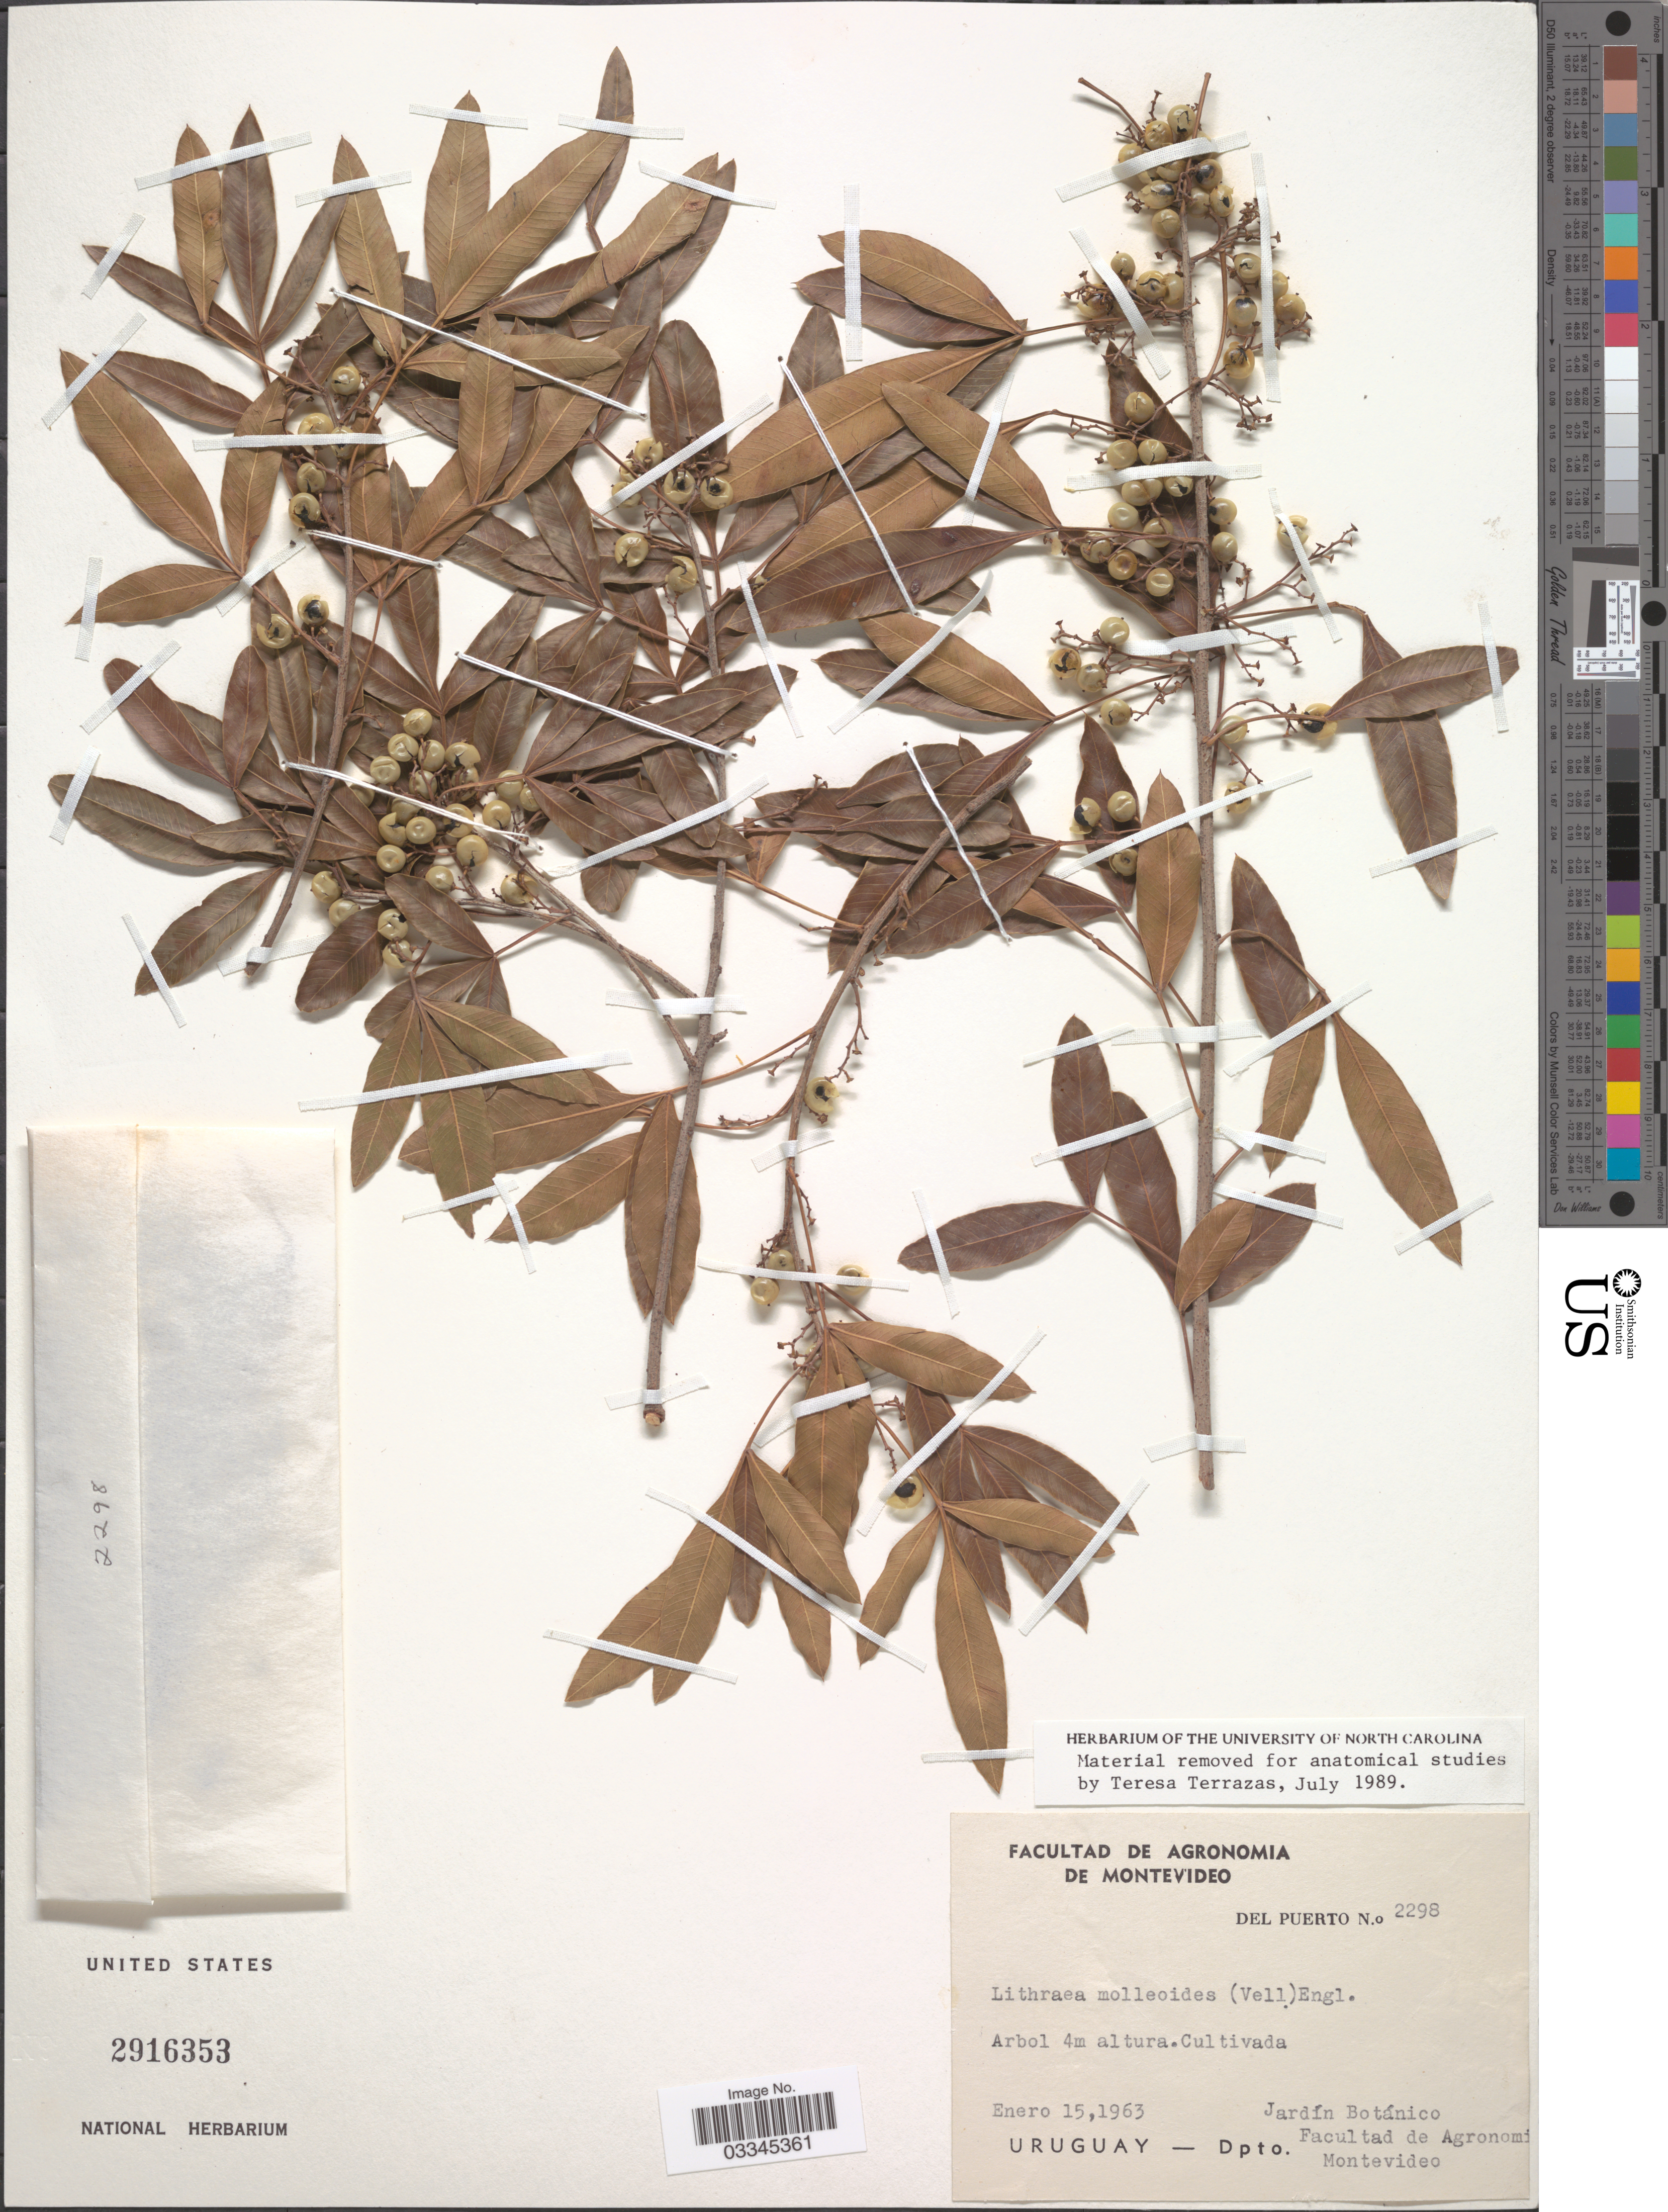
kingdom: Plantae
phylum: Tracheophyta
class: Magnoliopsida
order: Sapindales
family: Anacardiaceae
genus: Lithraea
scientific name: Lithraea molleoides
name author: (Vell.) Engl.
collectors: Del Puerto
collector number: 2298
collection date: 1963-01-15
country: Uruguay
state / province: Montevideo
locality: Jardín Botánico Facultad de Agronomi Montevideo.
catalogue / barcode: US 2916353